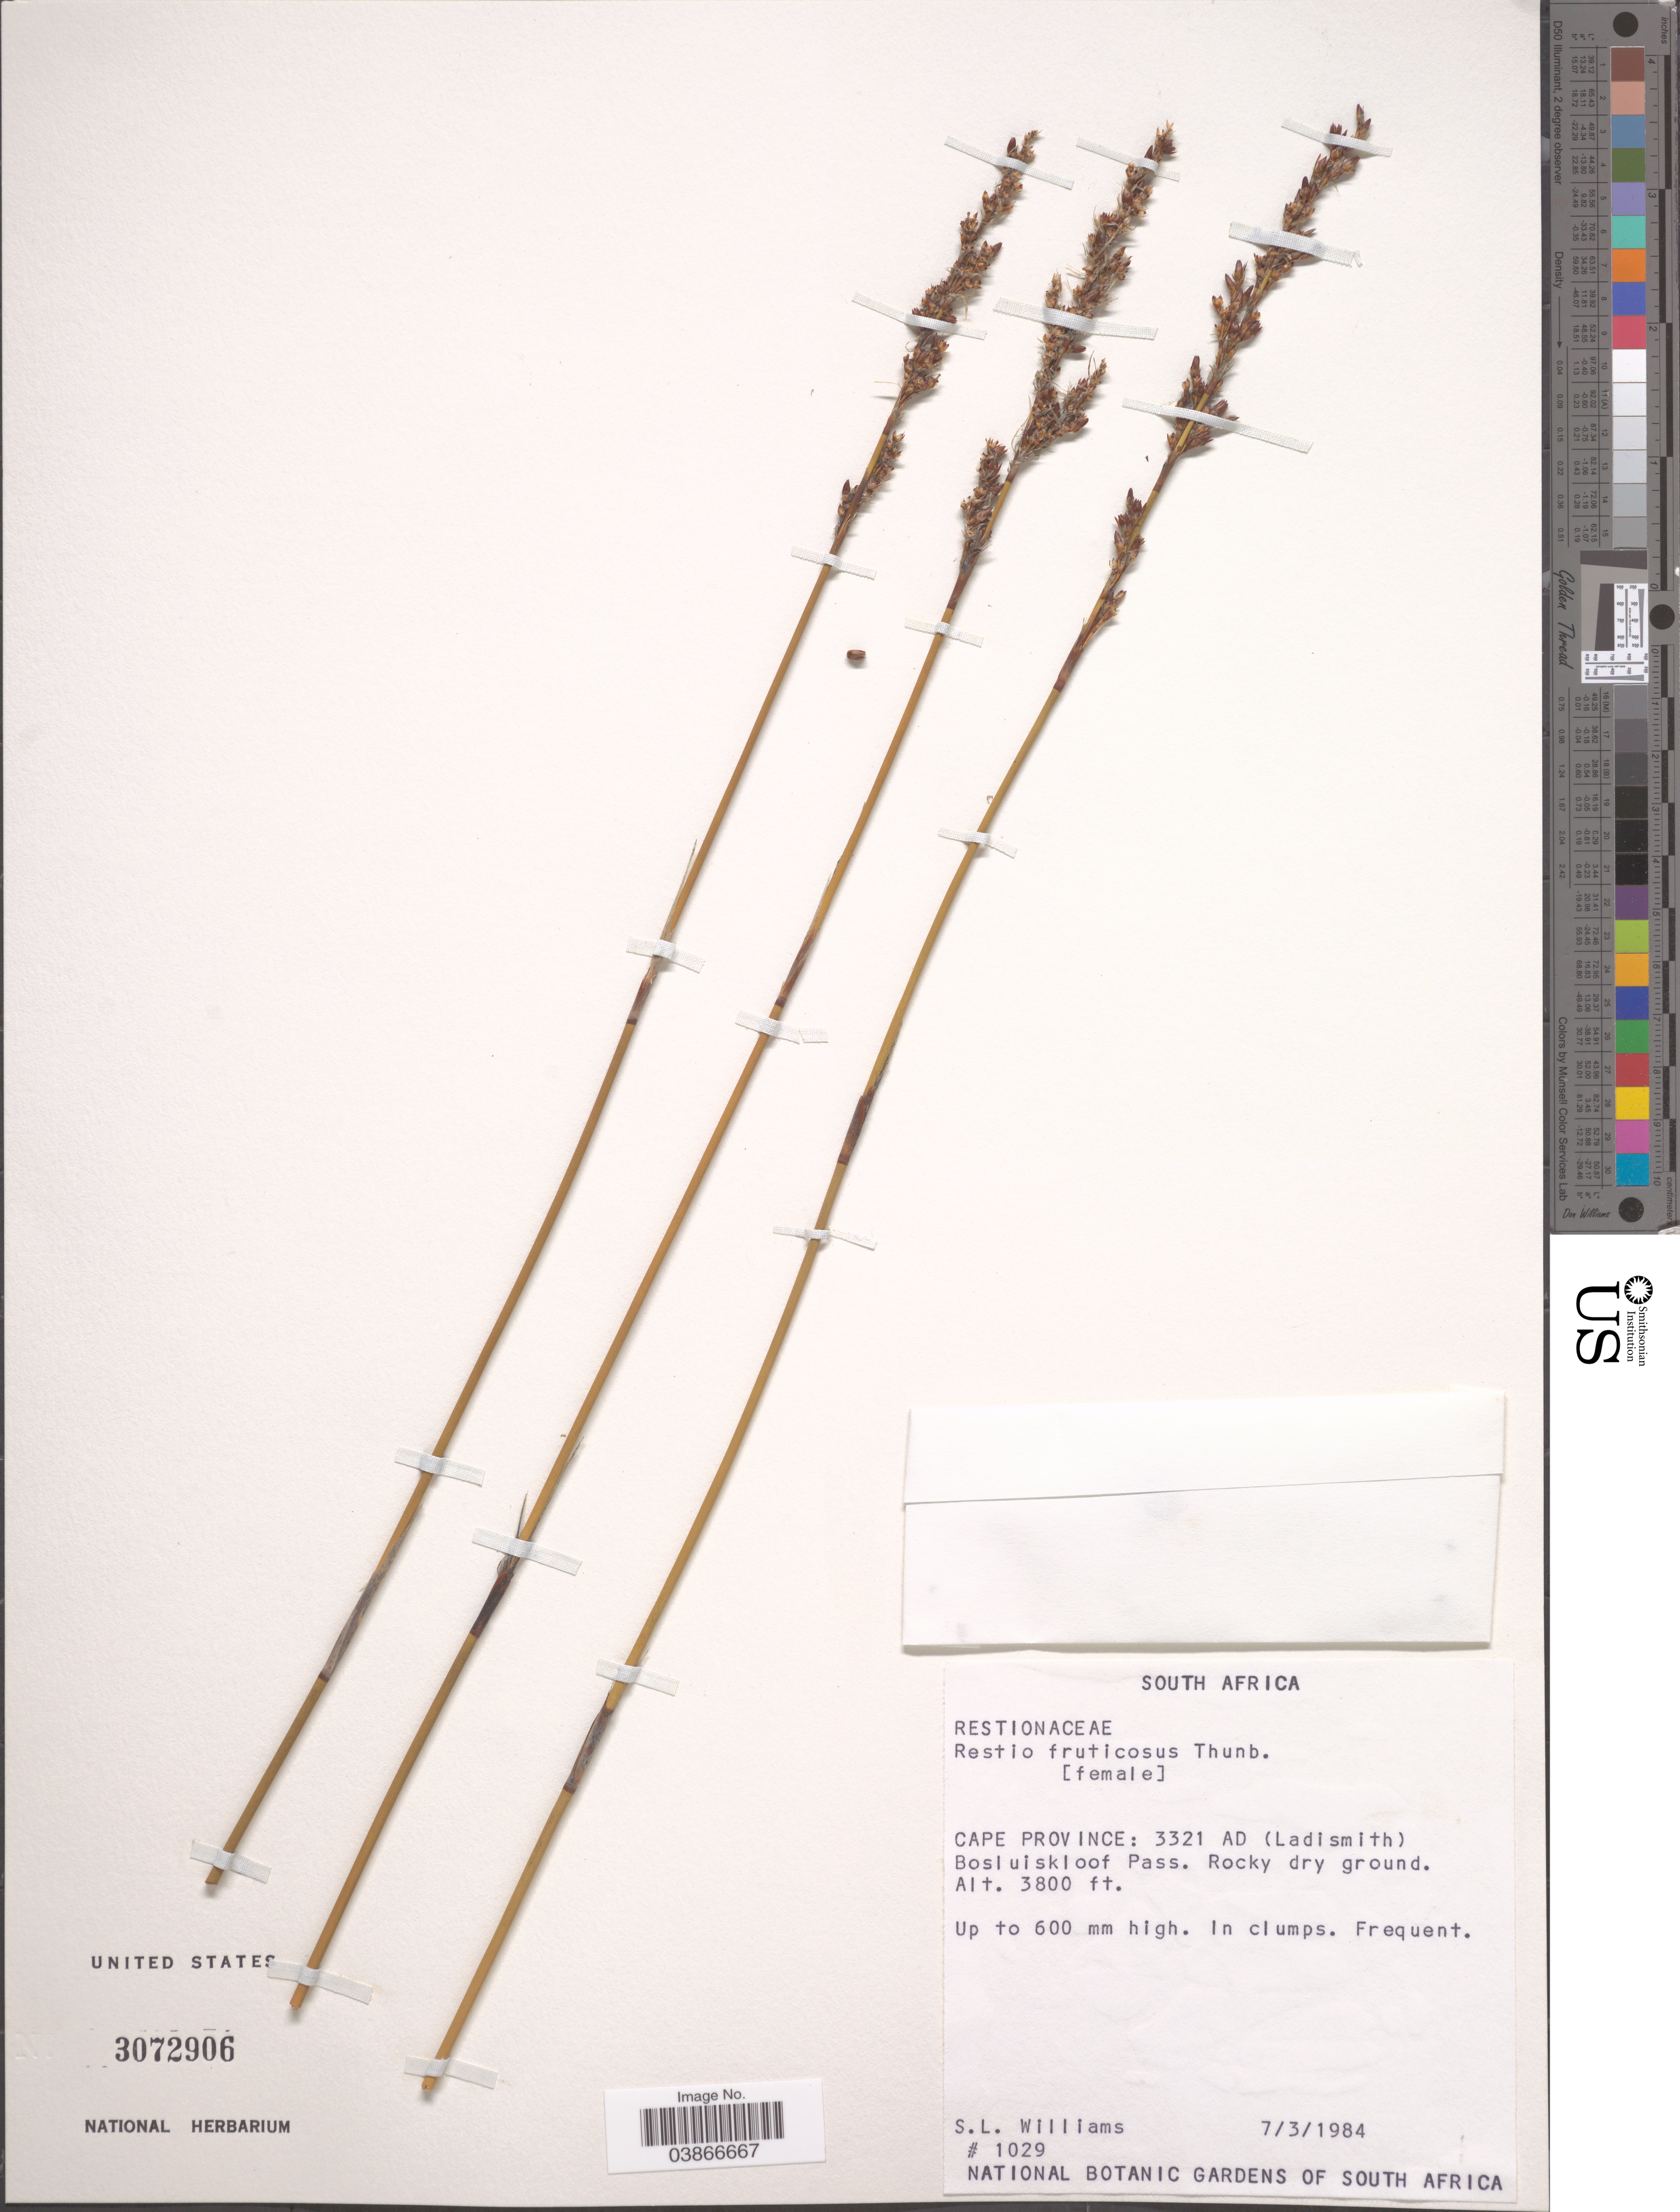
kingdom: Plantae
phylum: Tracheophyta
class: Liliopsida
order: Poales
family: Restionaceae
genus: Rhodocoma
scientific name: Rhodocoma fruticosa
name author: (Thunb.) H.P. Linder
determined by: Strong, Mark T., (BOT), Smithsonian Institution - National Museum of Natural History (UNITED STATES)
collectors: S. L. Williams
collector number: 1029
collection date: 1984-03-07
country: South Africa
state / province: Western Cape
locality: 3321 AD (Ladismith) Bosluiskloof Pass.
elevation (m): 1158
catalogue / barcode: US 3072906